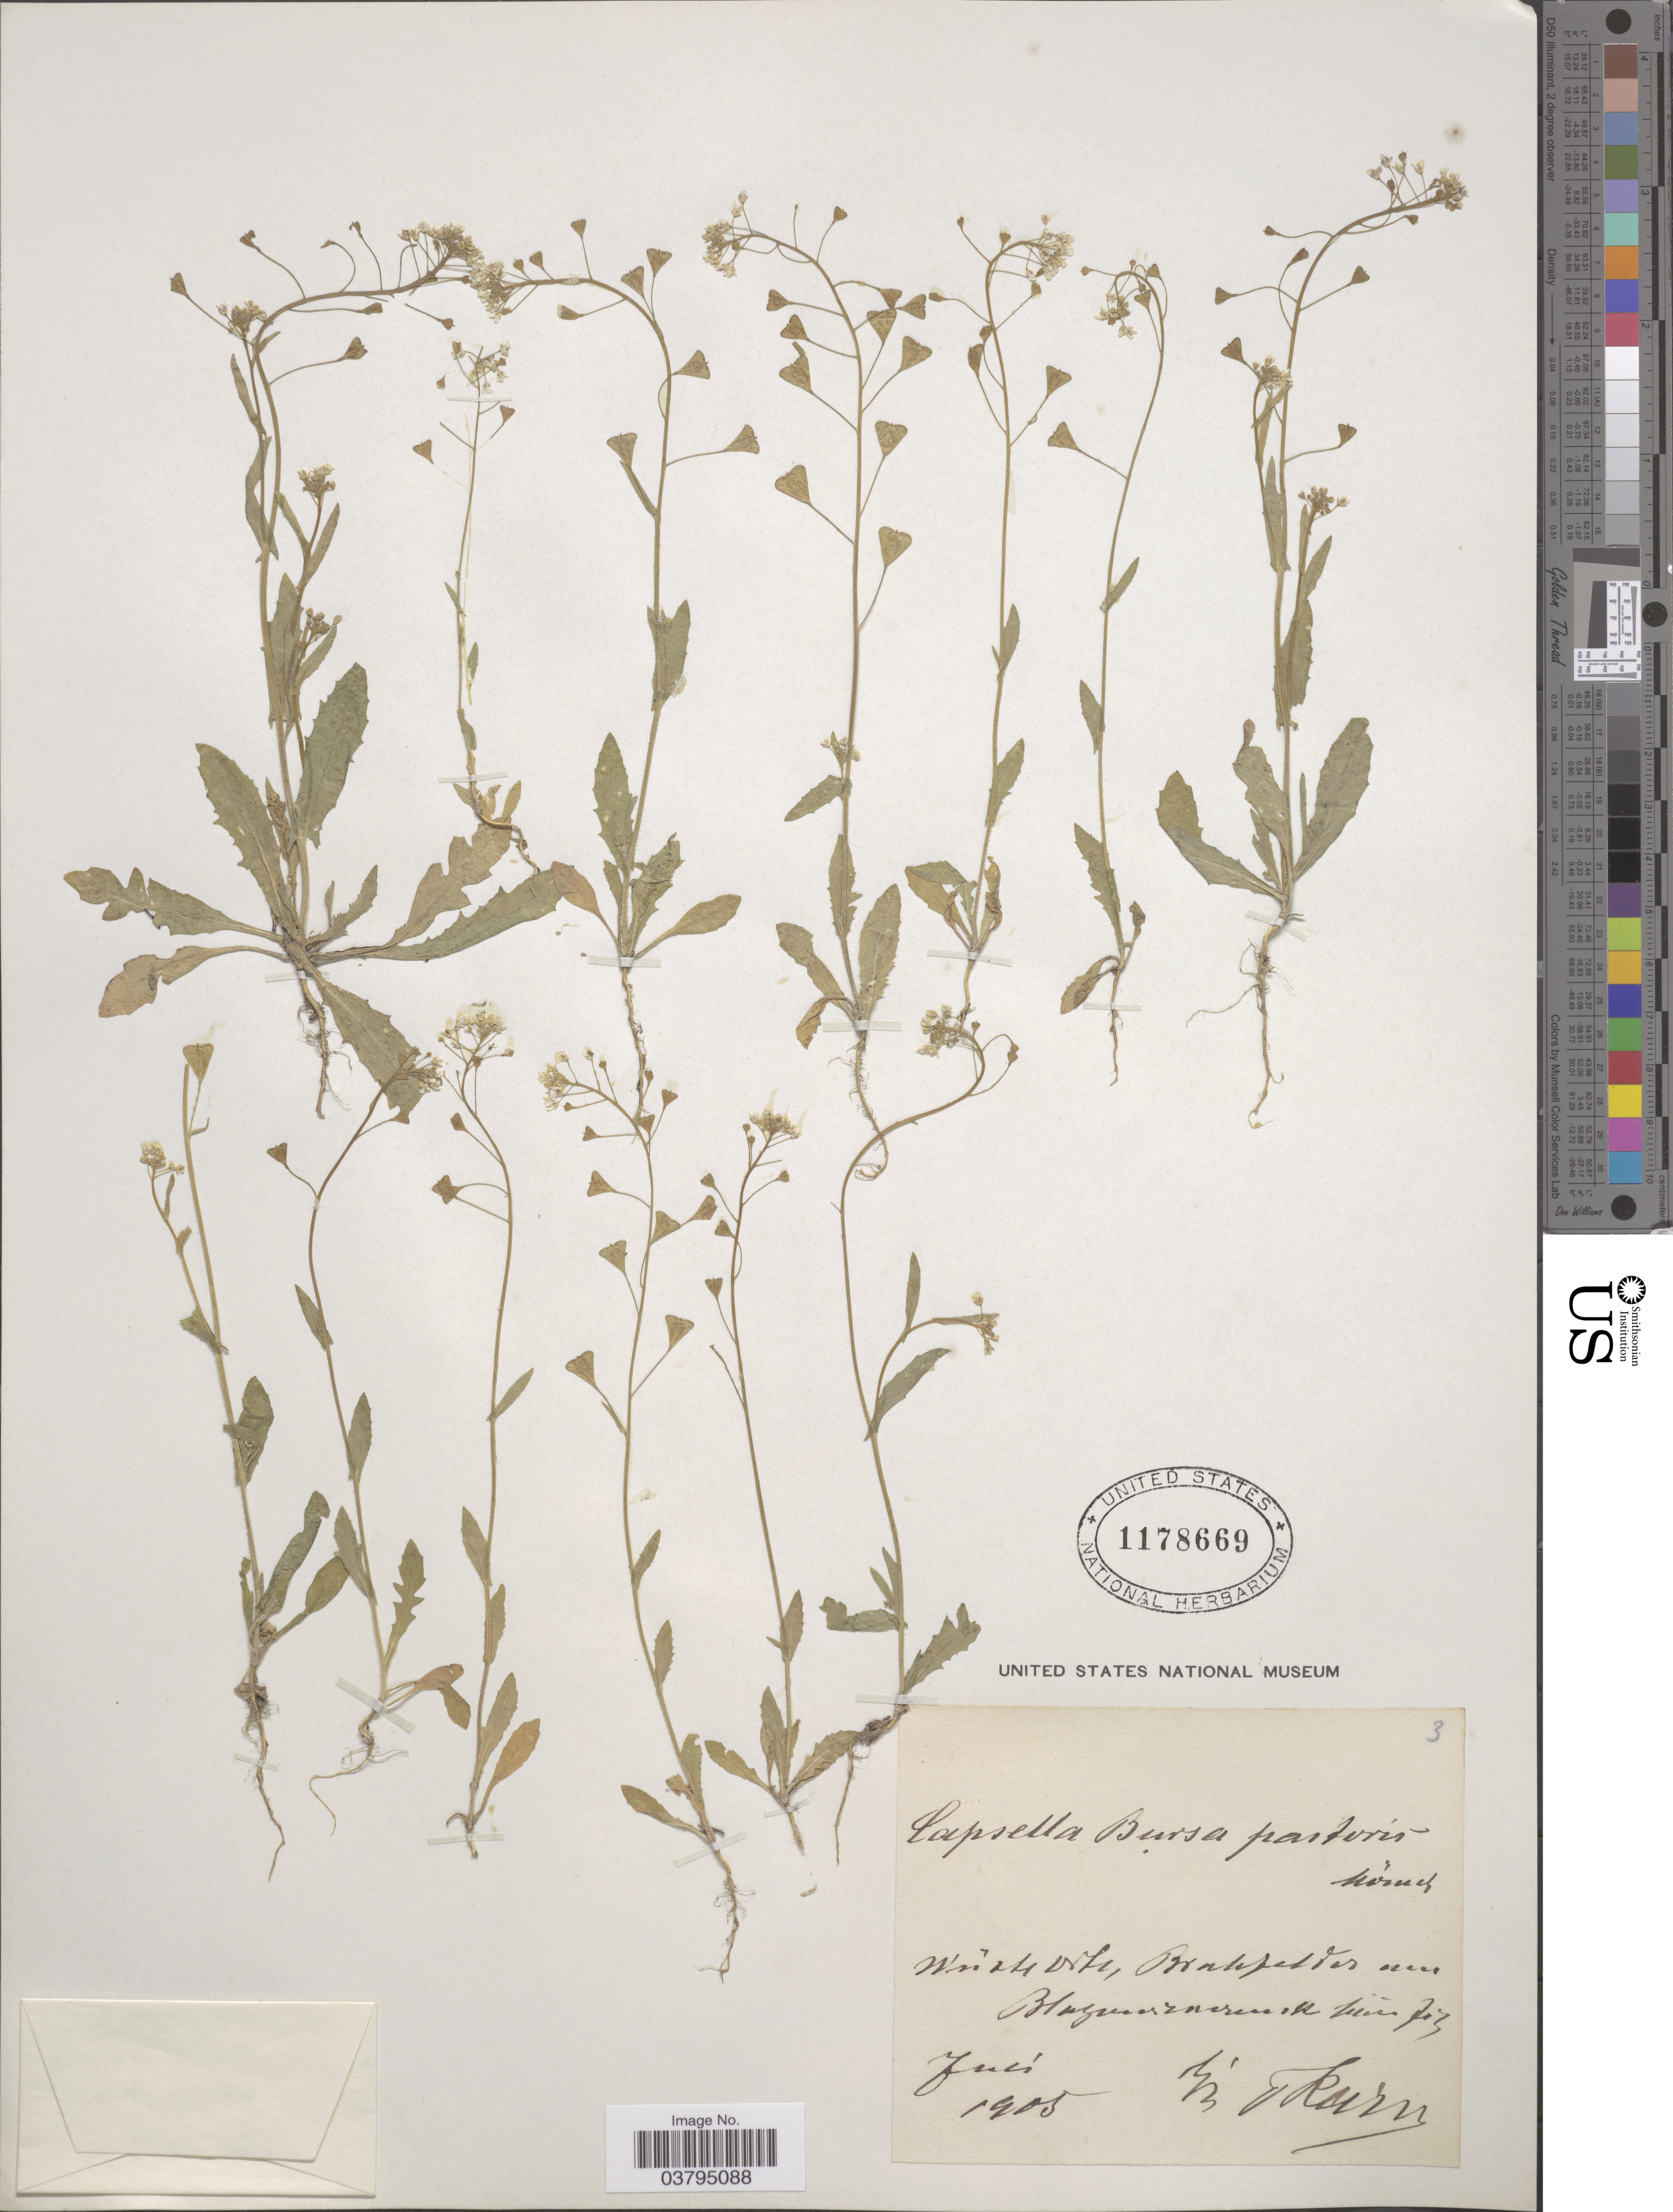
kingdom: Plantae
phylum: Tracheophyta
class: Magnoliopsida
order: Brassicales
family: Brassicaceae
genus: Capsella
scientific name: Capsella bursa-pastoris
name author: (L.) Medik.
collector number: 3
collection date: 1905-06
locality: Wrizh este, Onakfelles un Blagvoos zneren is Thien fos. [interpreted]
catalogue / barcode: US 1178669